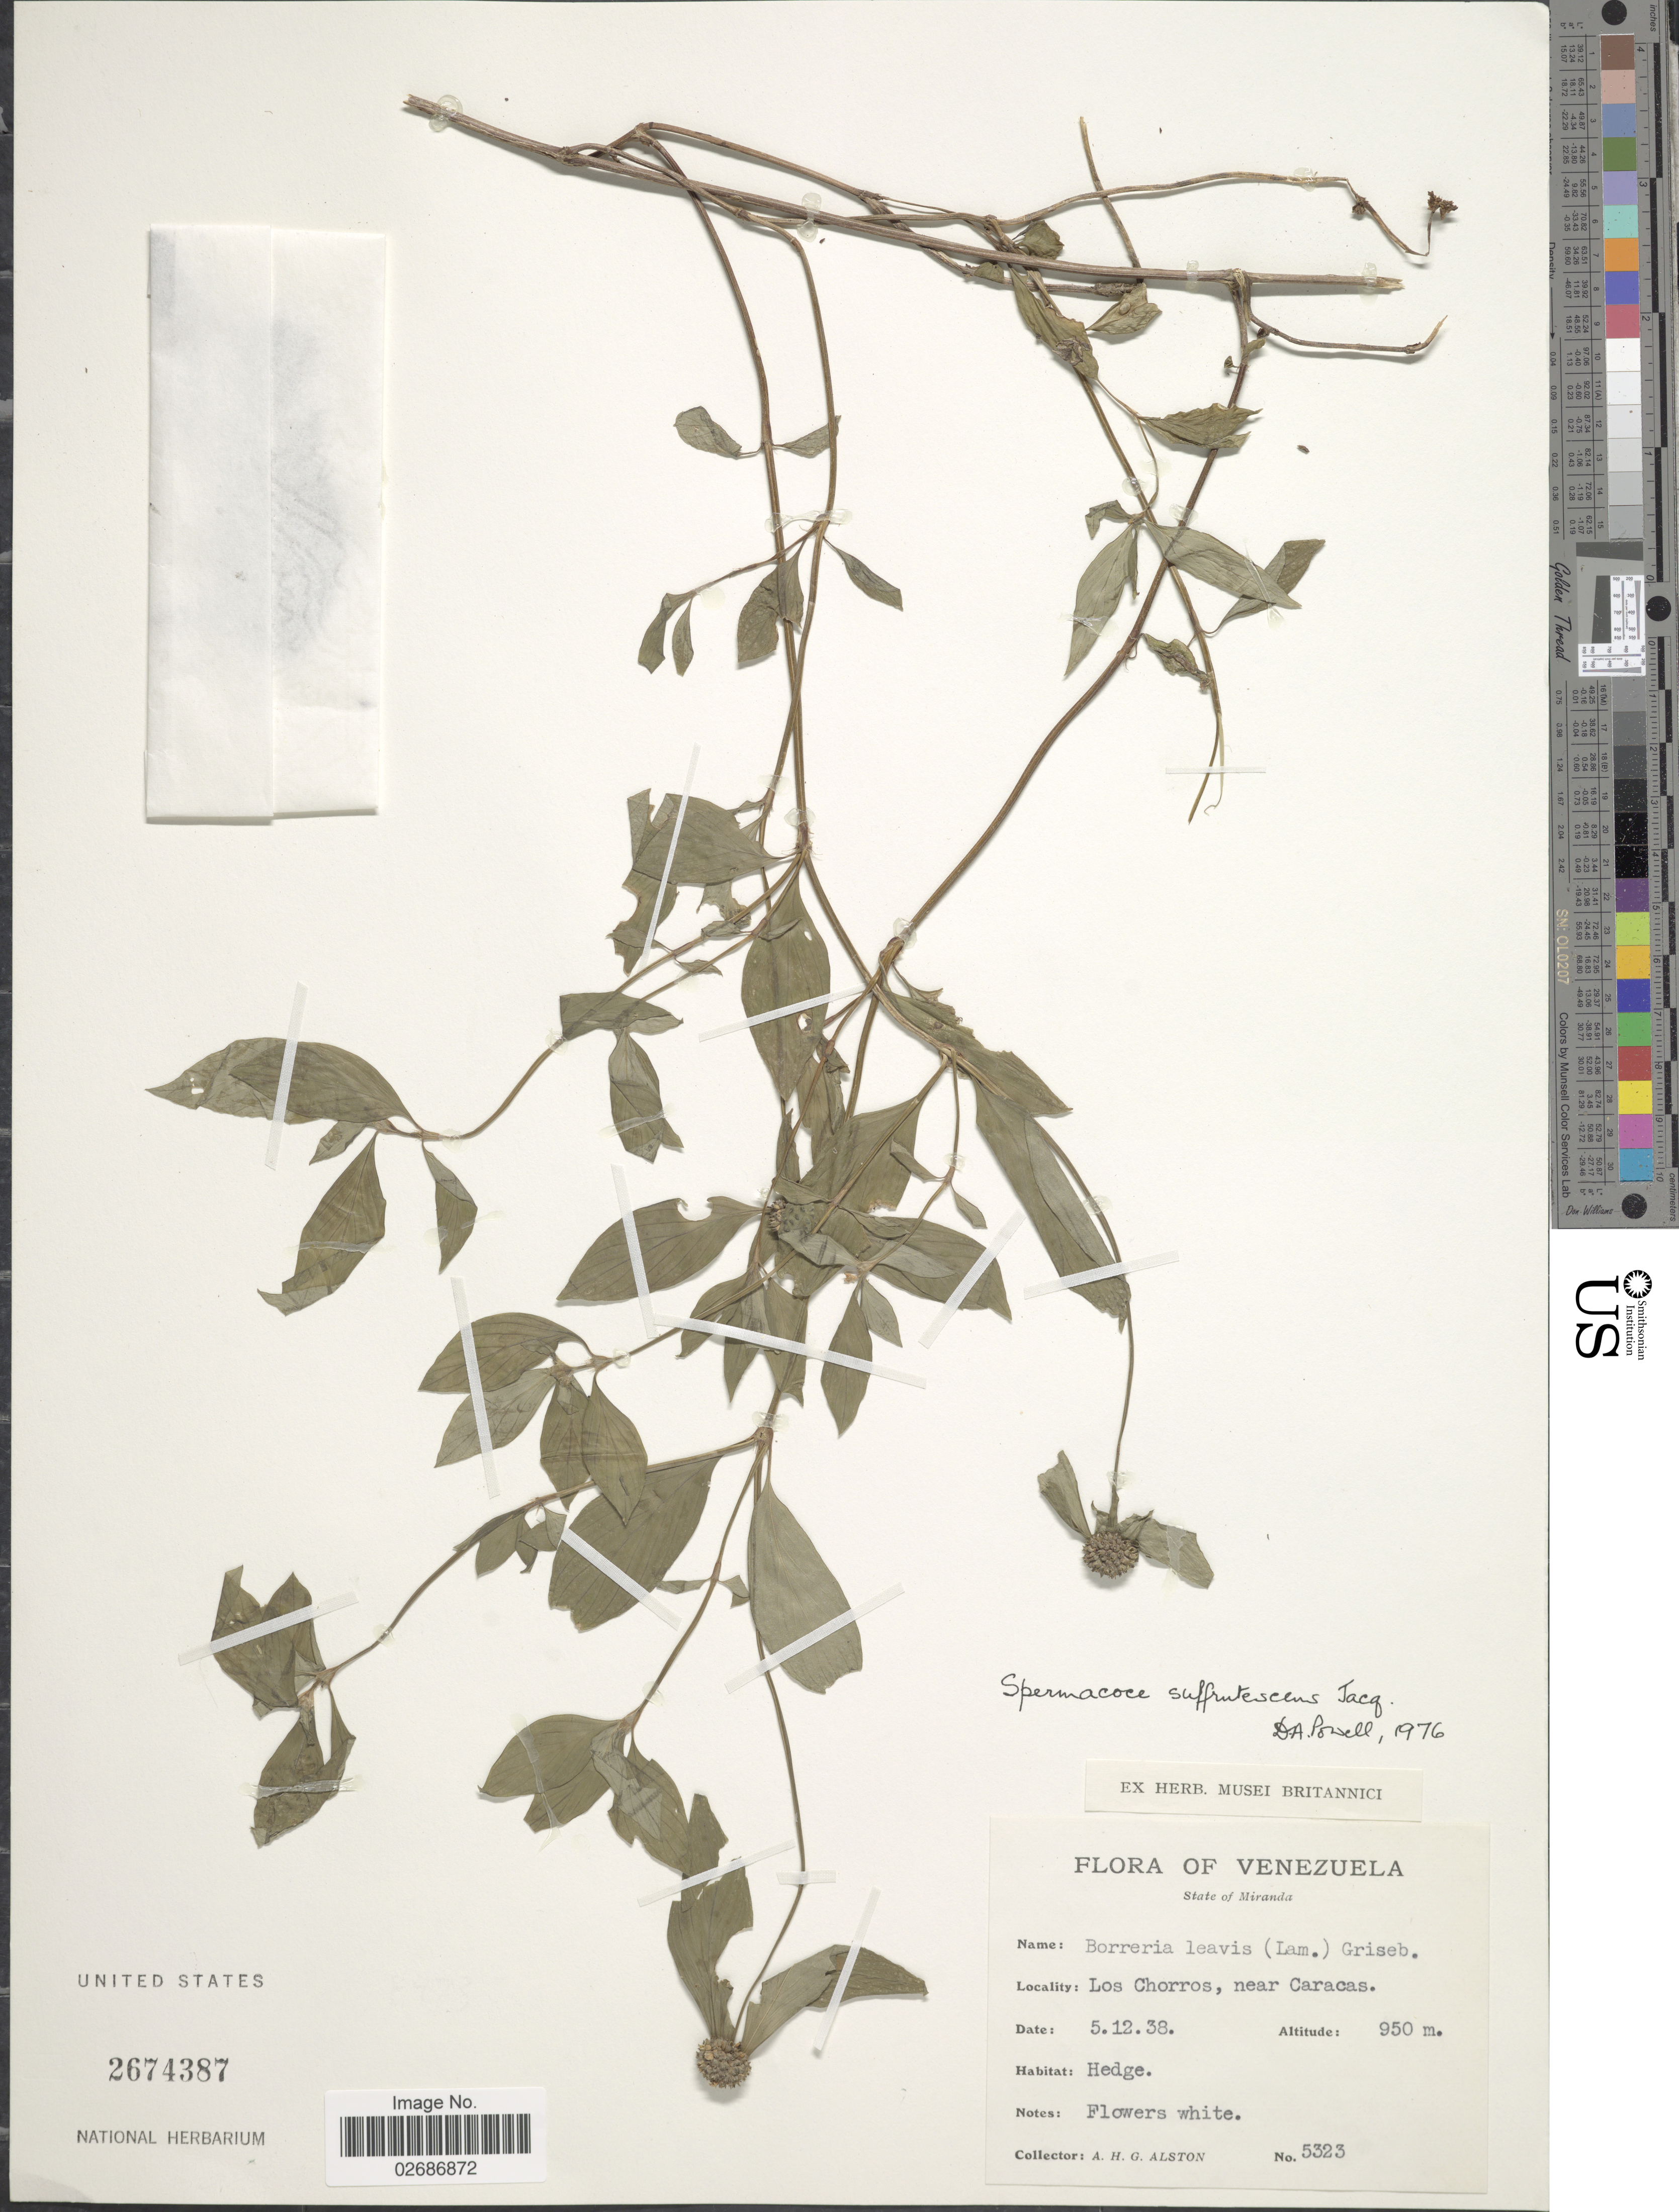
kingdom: Plantae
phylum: Tracheophyta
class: Magnoliopsida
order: Gentianales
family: Rubiaceae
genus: Borreria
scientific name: Borreria remota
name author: (Lam.) Bacigalupo & E.L. Cabral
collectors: A. H. Alston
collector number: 5323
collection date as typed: Transcribed d/m/y: 5/12/38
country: Venezuela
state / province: Miranda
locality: Los Chorros, near Caracas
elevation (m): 950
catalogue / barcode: US 2674387